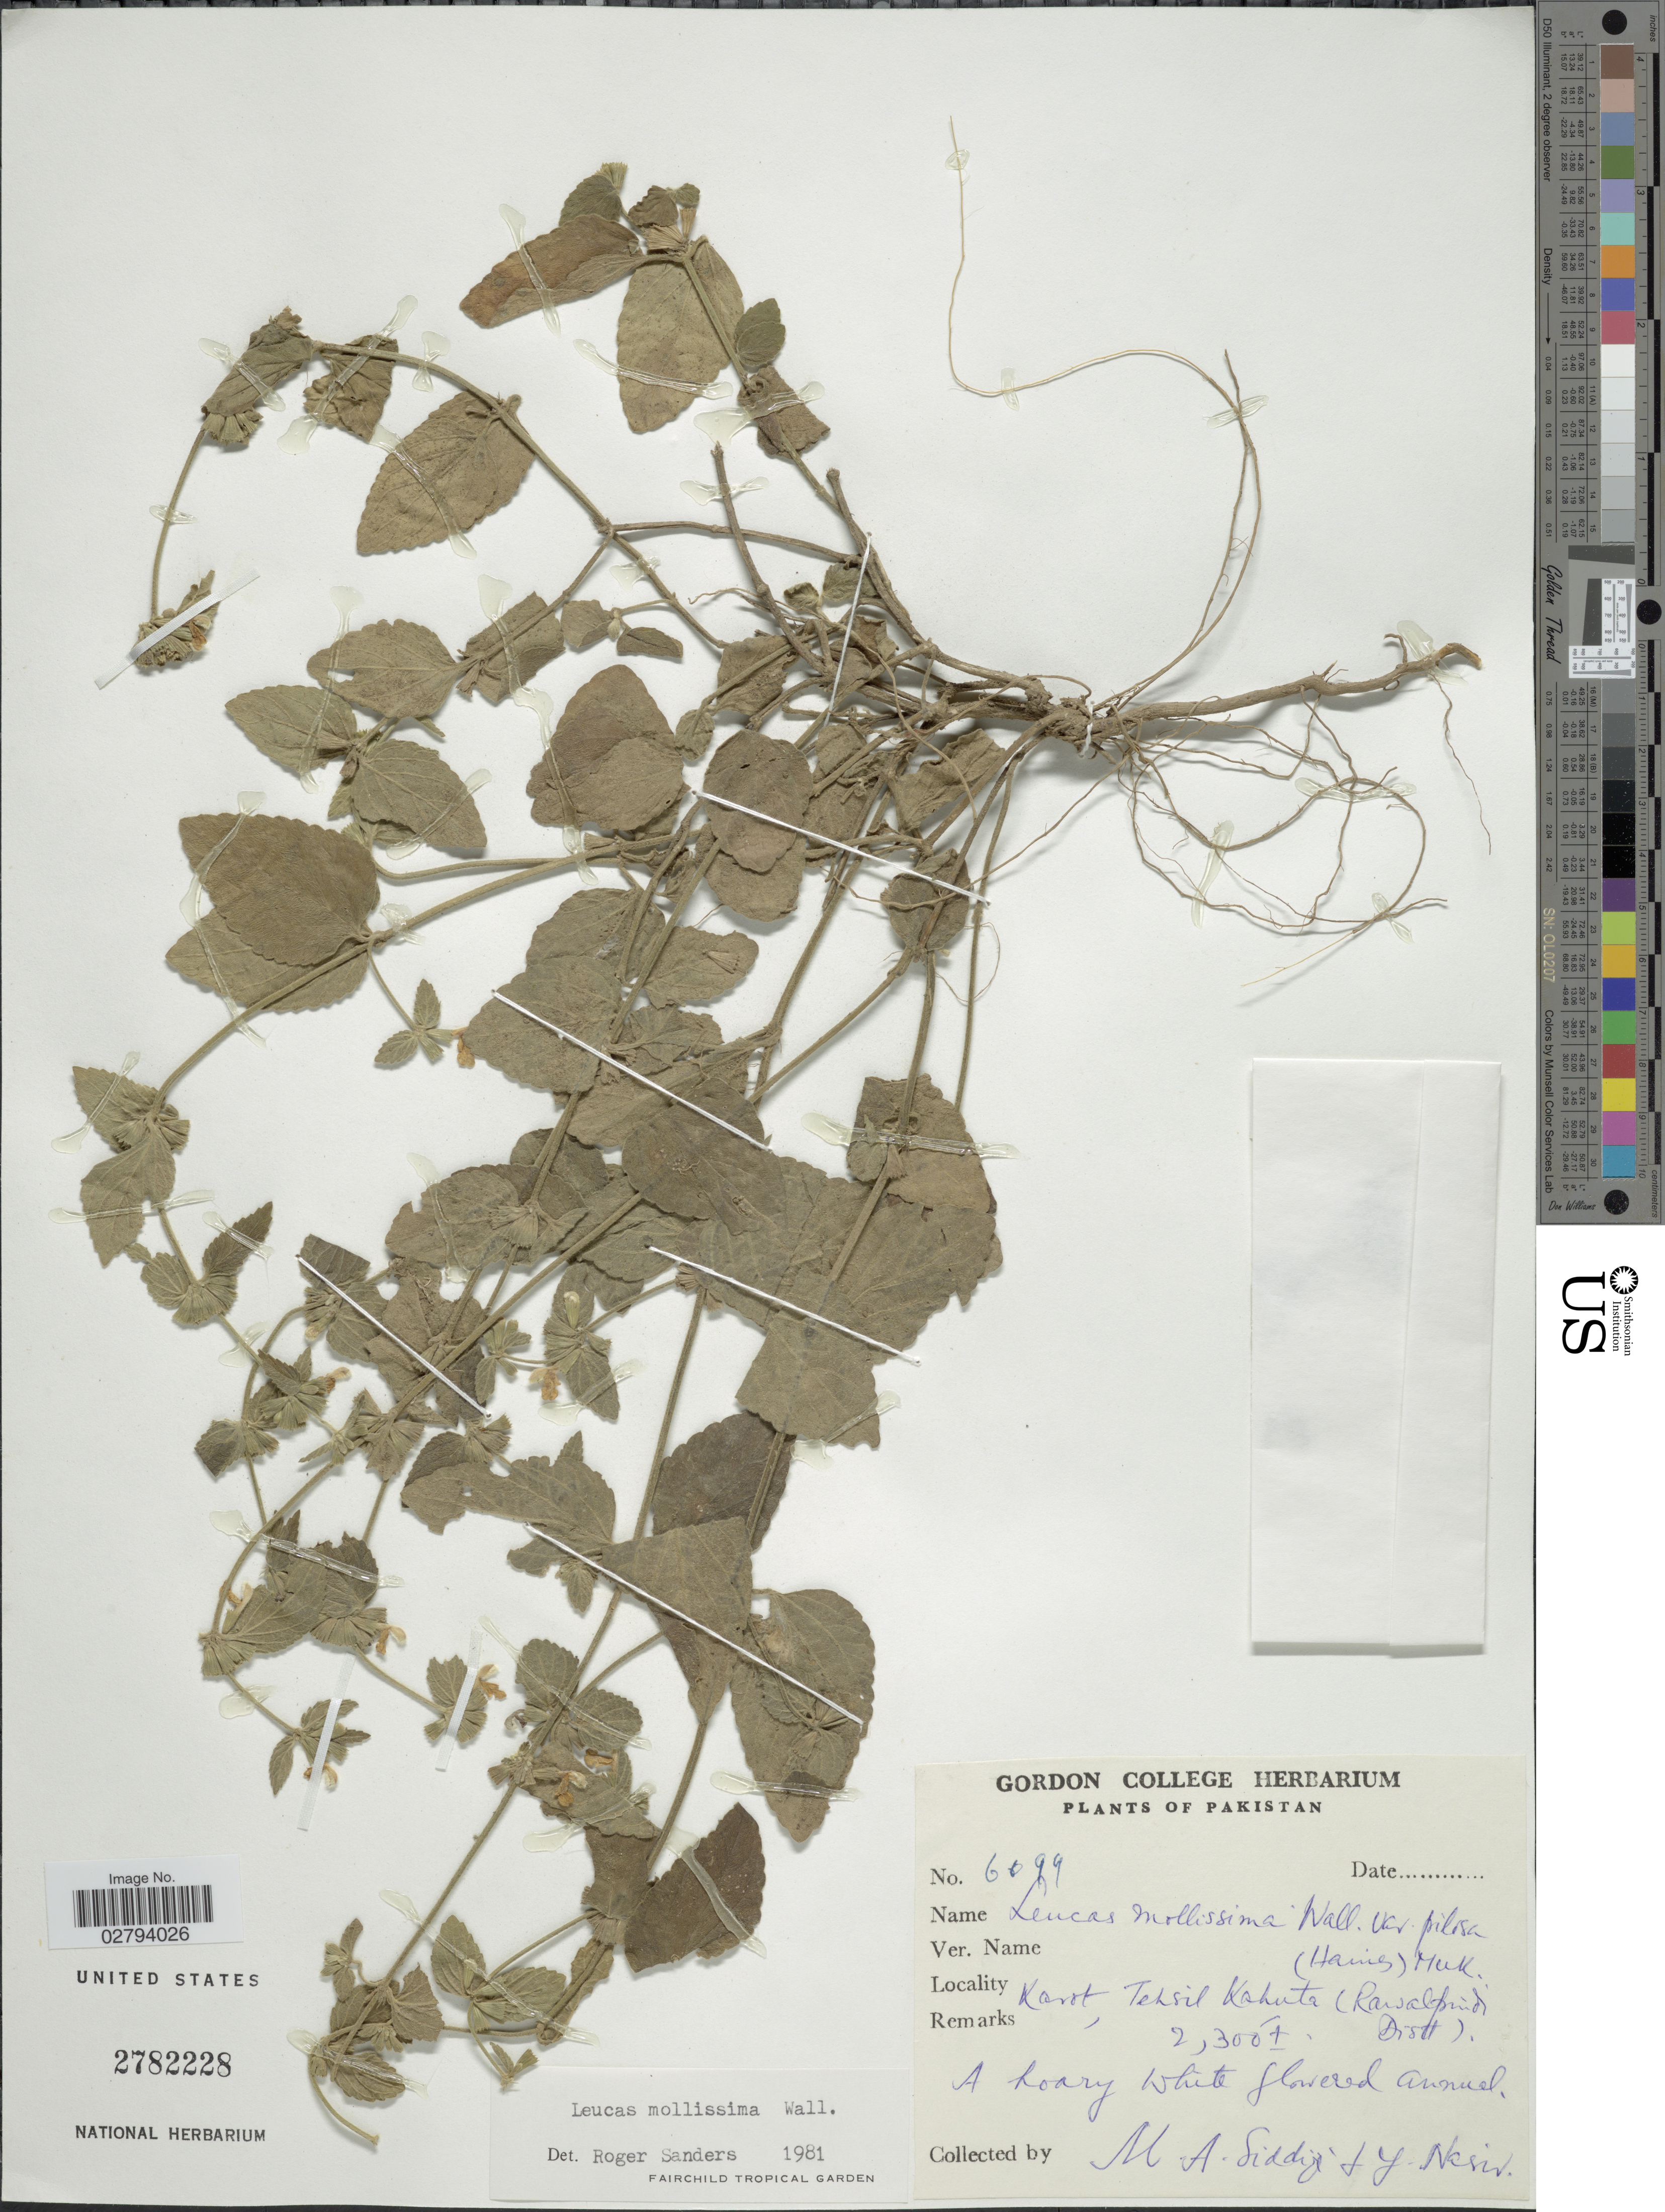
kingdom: Plantae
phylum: Tracheophyta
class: Magnoliopsida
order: Lamiales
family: Lamiaceae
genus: Leucas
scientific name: Leucas mollissima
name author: Gürke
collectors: M. Siddiqi & Y. Nasir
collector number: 6094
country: Pakistan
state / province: Punjab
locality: Karot, Teksil Kahuta (Rawalpindi Dist.)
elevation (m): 701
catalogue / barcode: US 2782228